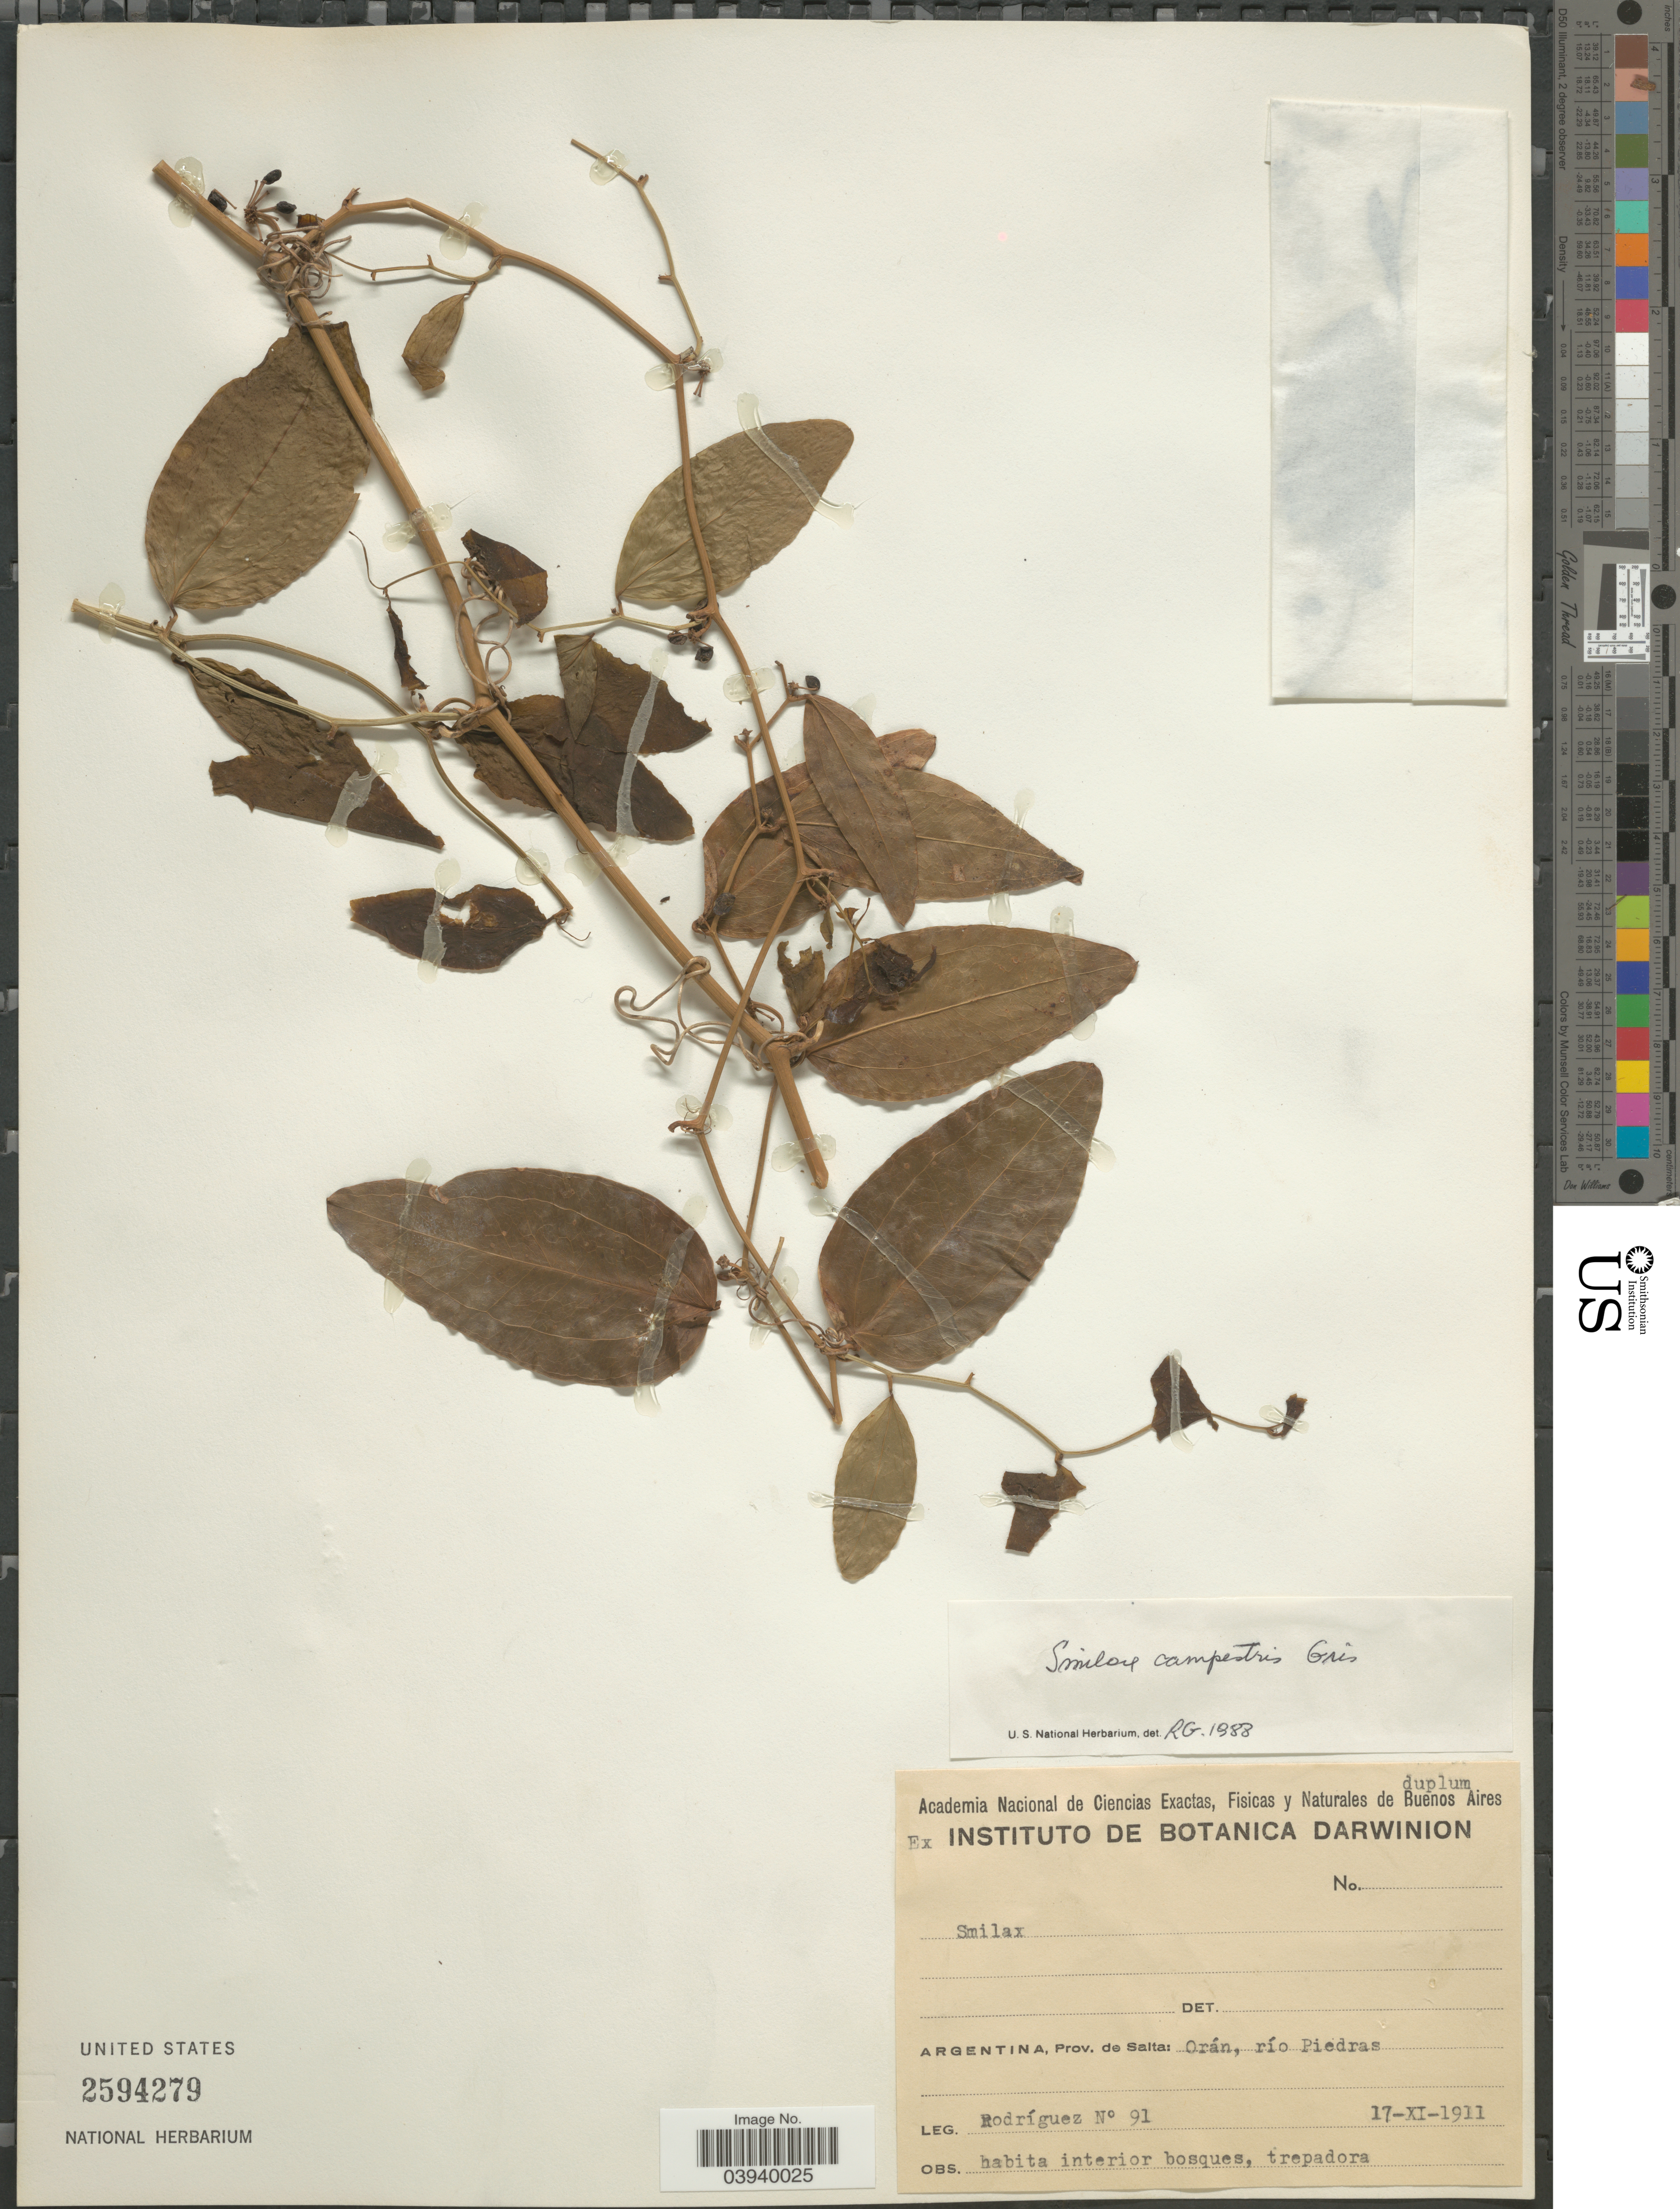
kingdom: Plantae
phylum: Tracheophyta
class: Liliopsida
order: Liliales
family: Smilacaceae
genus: Smilax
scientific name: Smilax campestris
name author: Griseb.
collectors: Rodriguez, --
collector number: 91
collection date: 1911-11-17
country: Argentina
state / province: Salta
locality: Orán, río Piedras.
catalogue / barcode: US 2594279